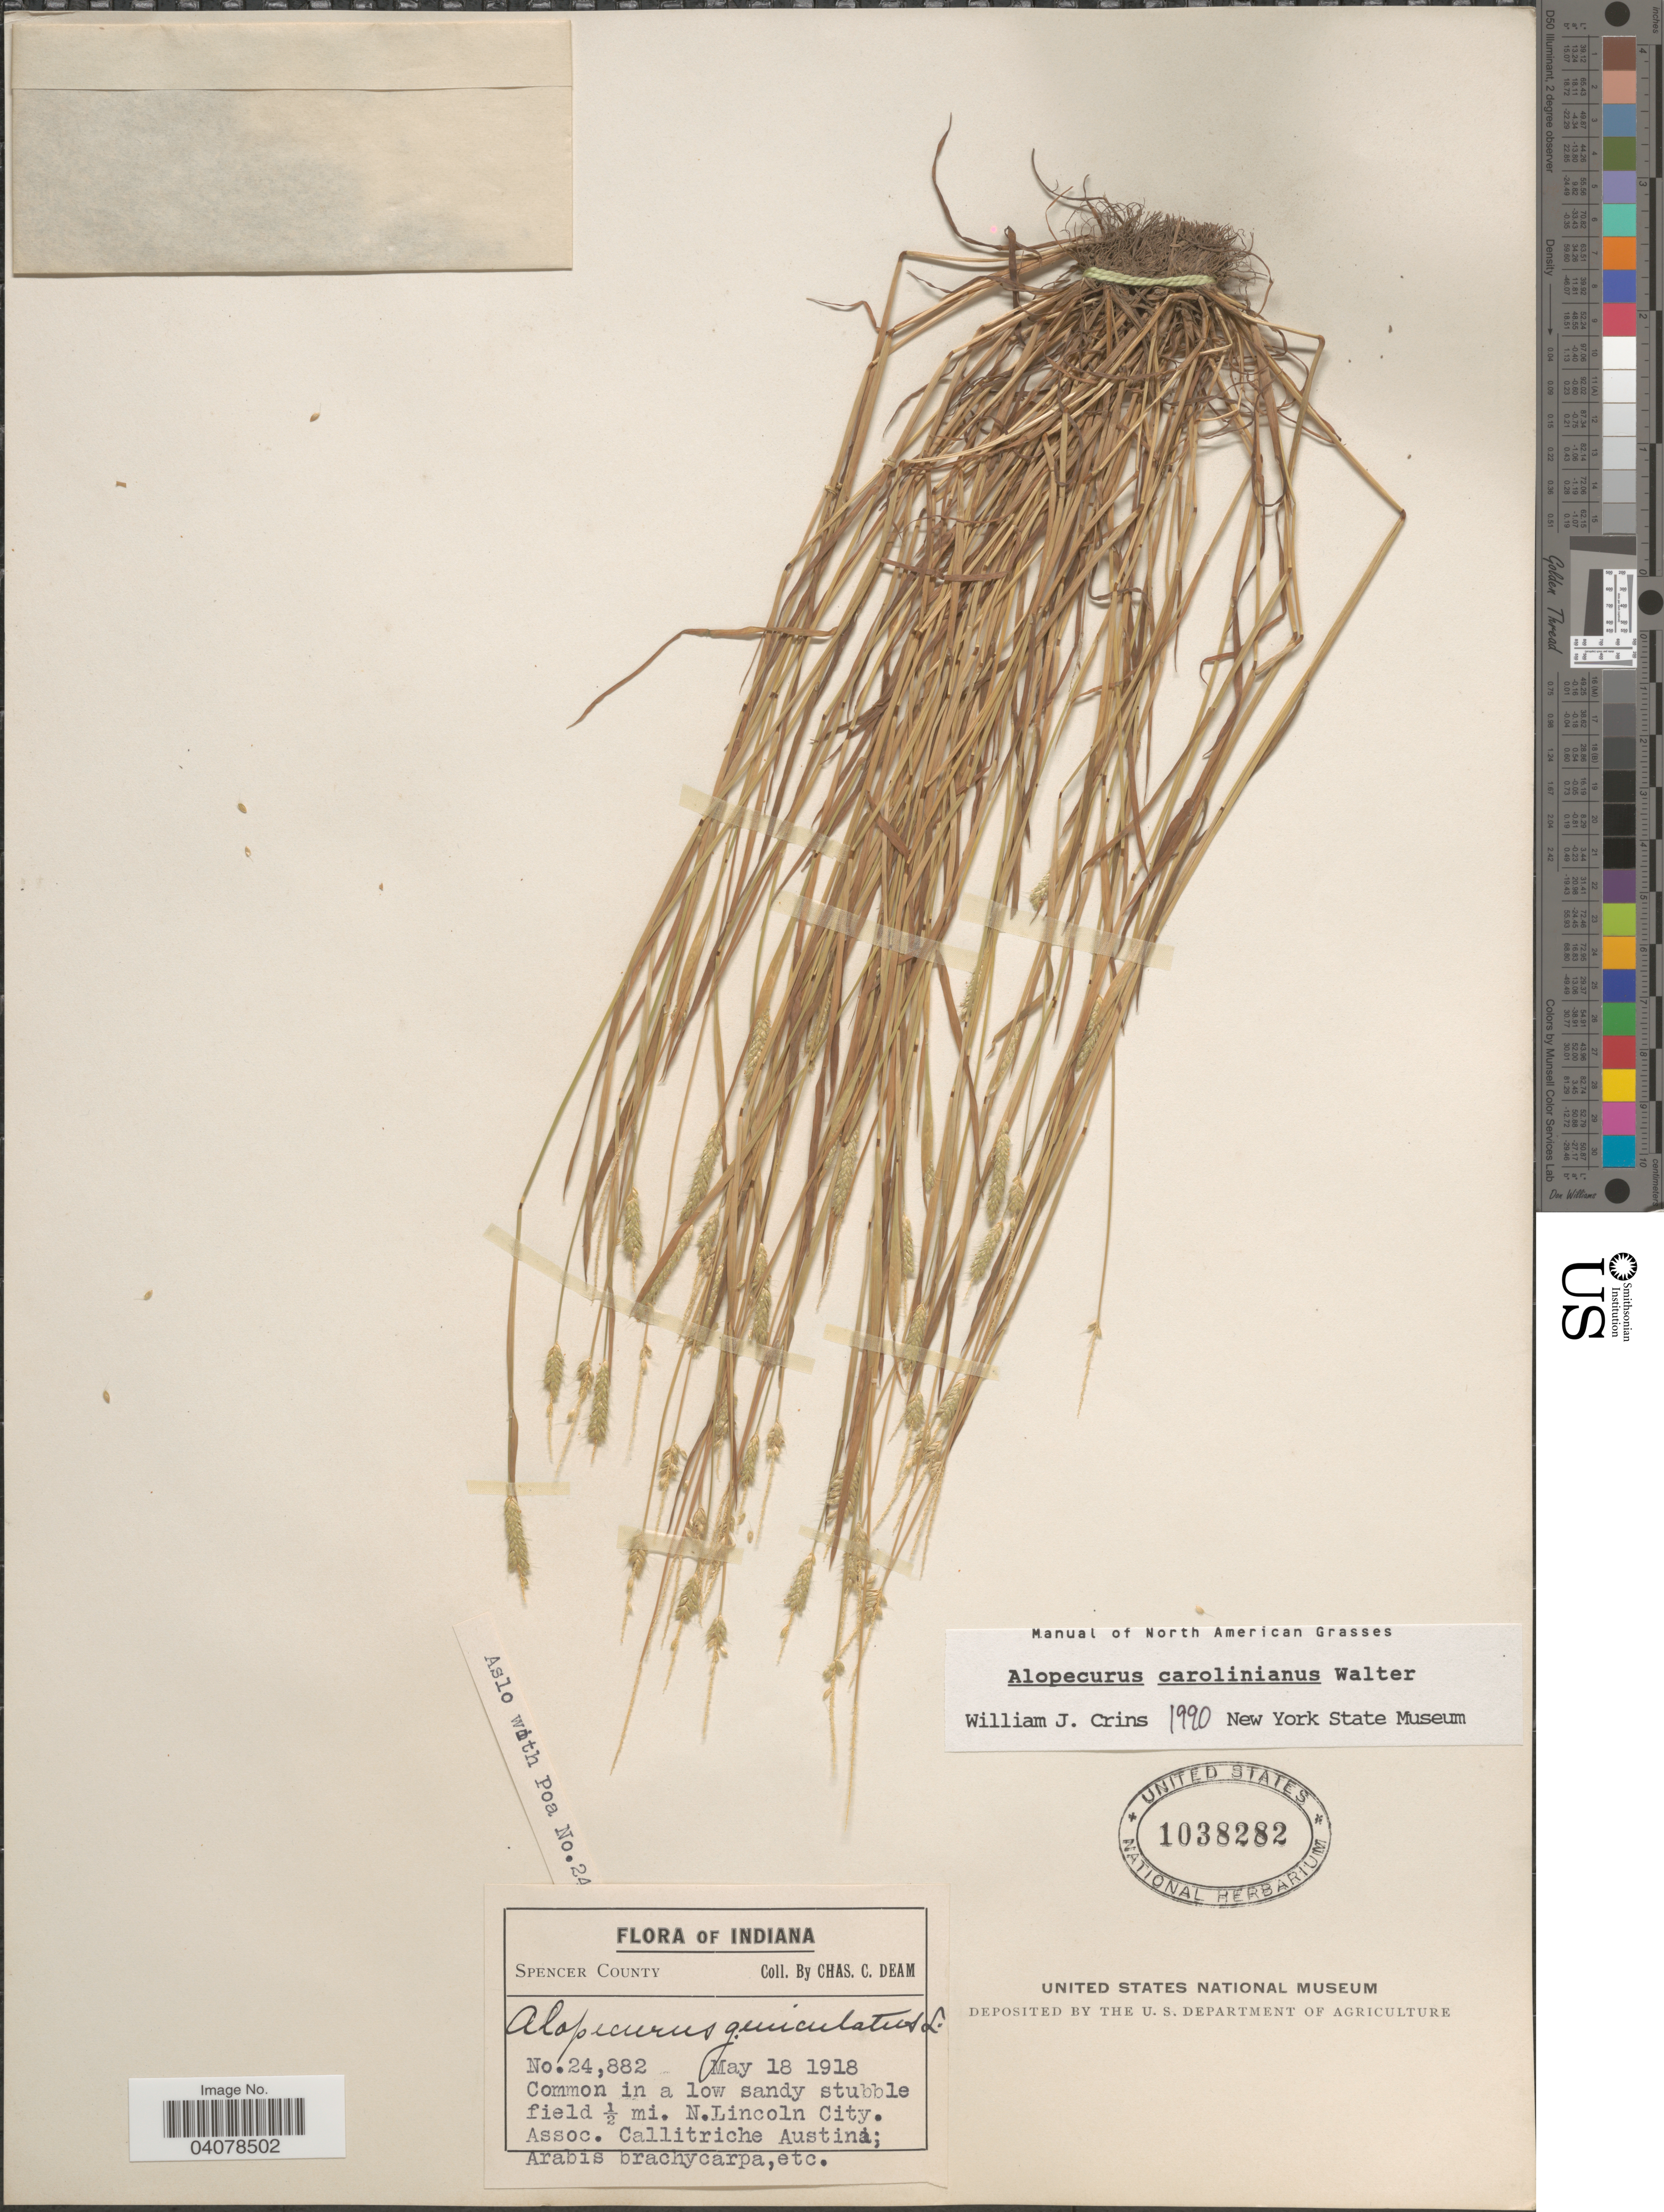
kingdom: Plantae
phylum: Tracheophyta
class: Liliopsida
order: Poales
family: Poaceae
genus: Alopecurus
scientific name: Alopecurus aequalis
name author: Sobol.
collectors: C. C. Deam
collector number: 24882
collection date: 1918-05-18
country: United States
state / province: Indiana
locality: Spencer County. Common in a low sandy stubble field 1/2 mi. N. Lincoln City.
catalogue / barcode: US 1038282